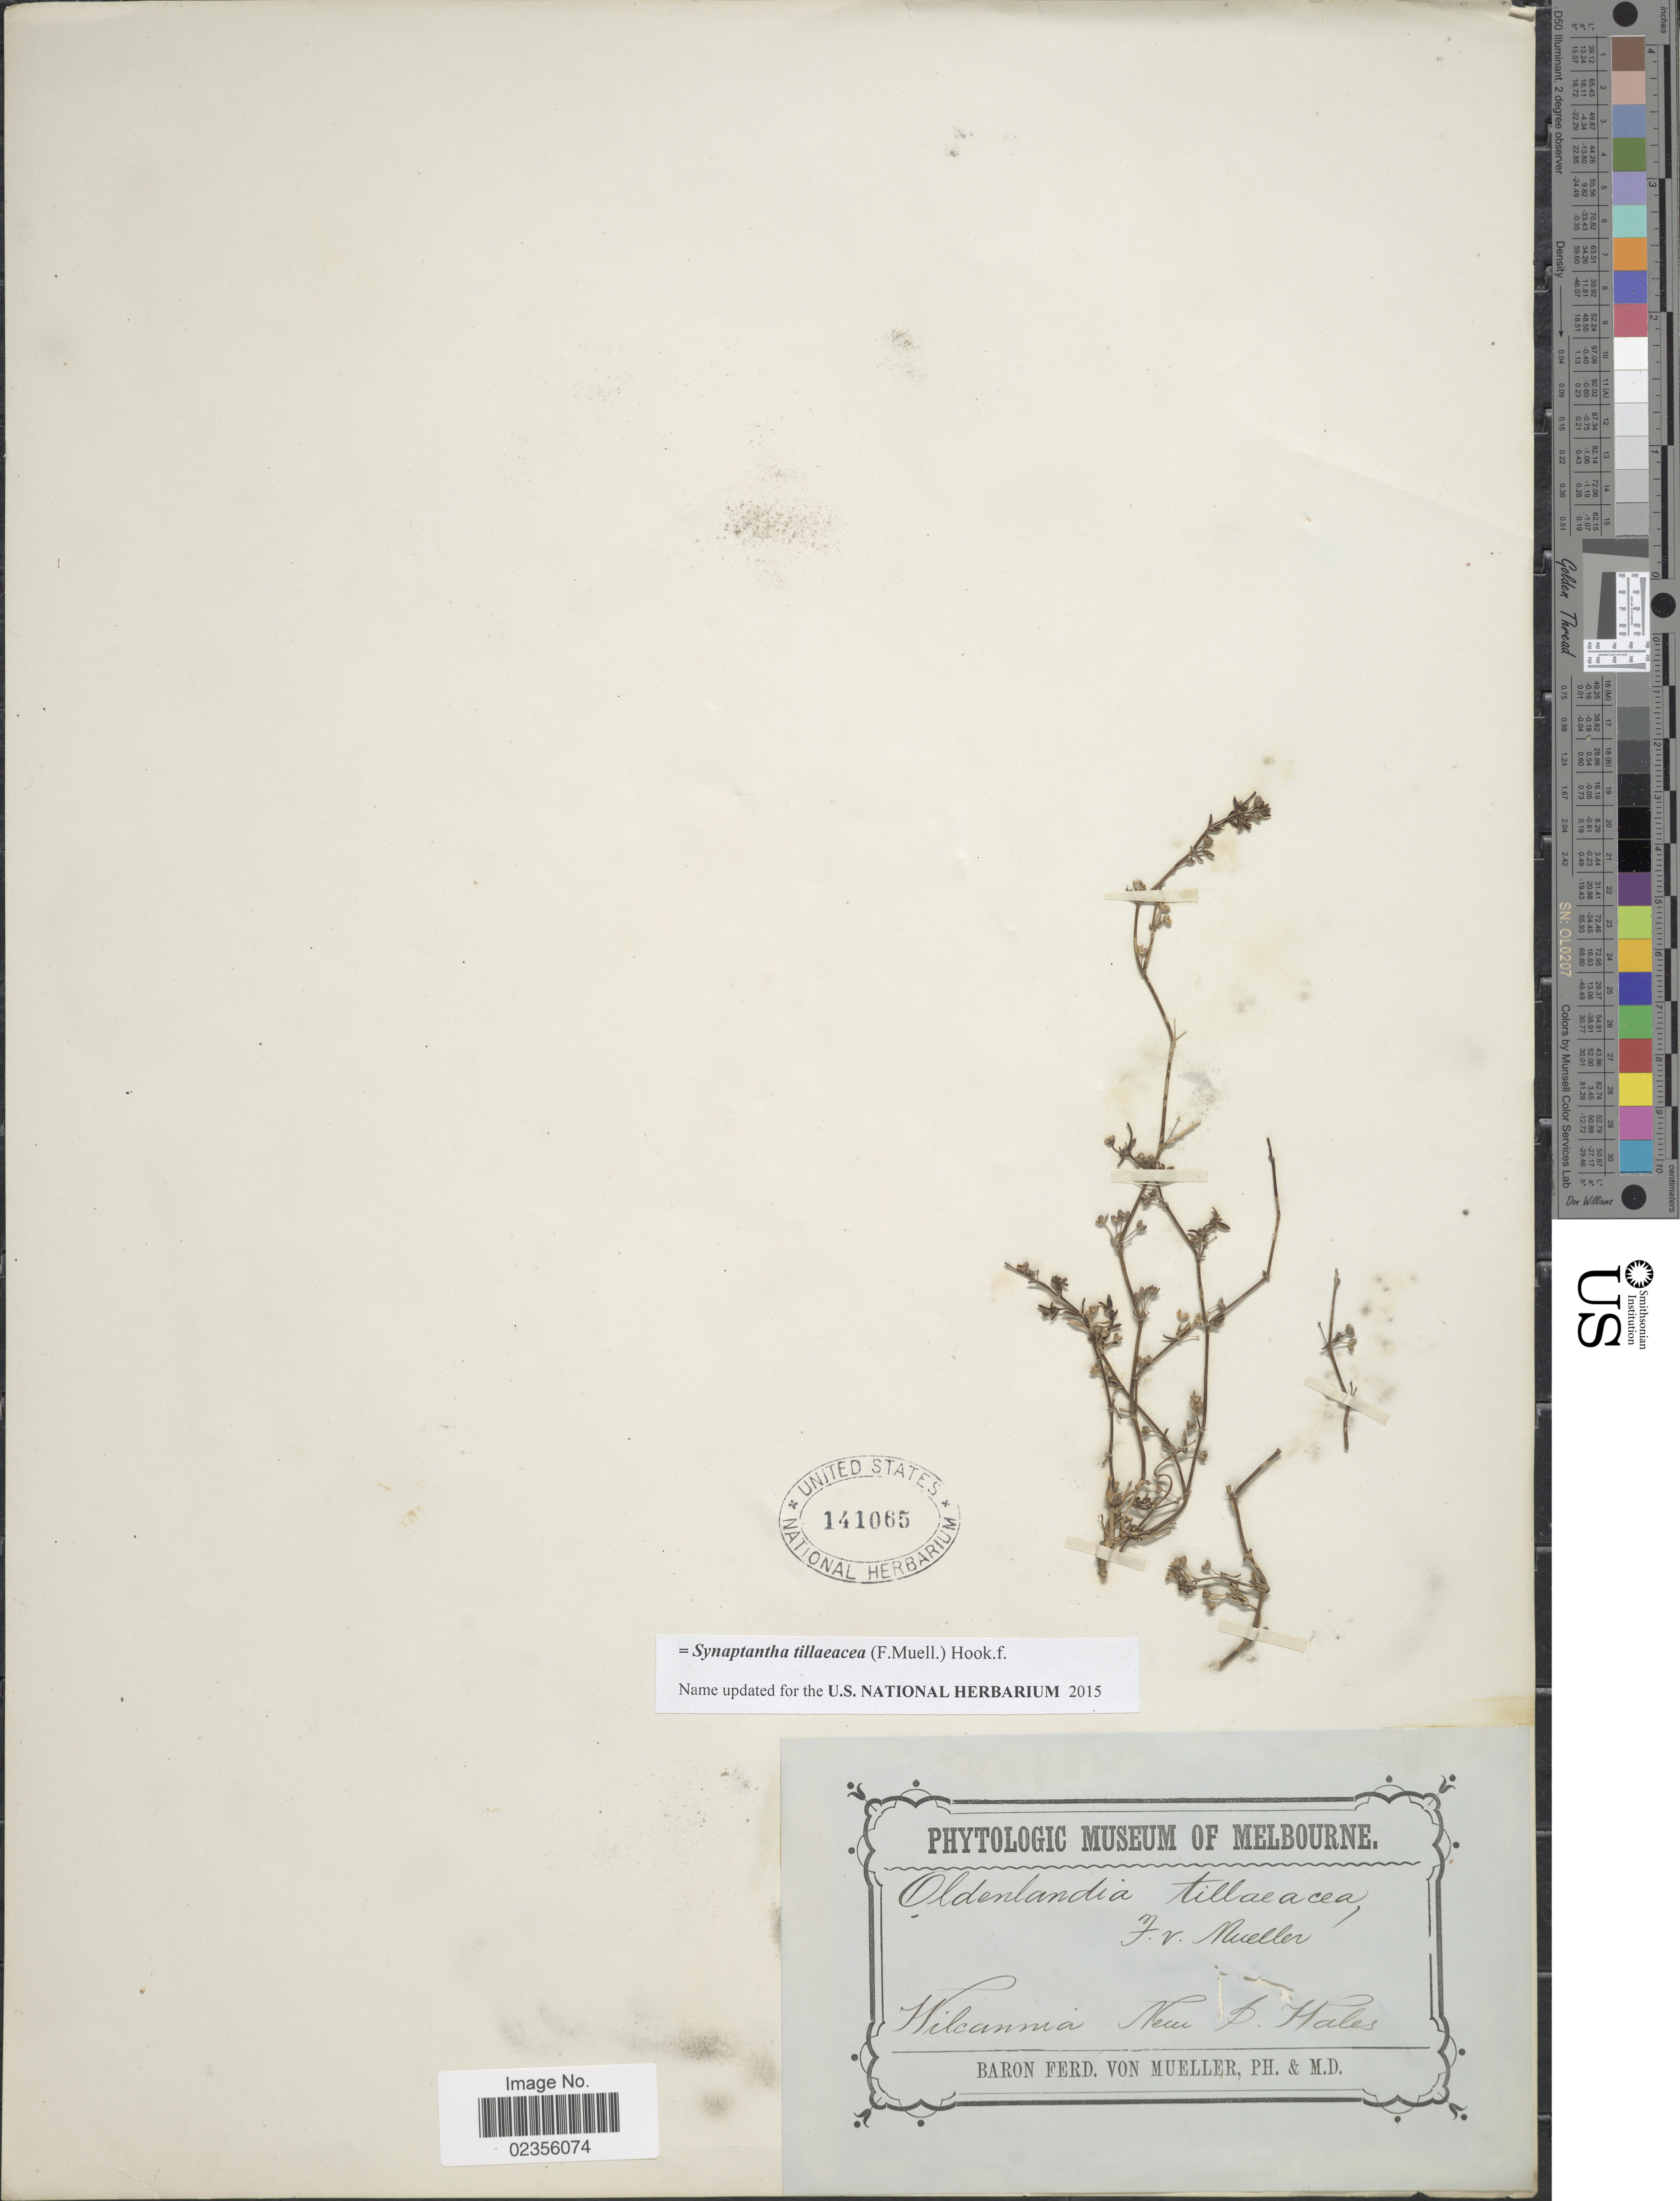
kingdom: Plantae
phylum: Tracheophyta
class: Magnoliopsida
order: Gentianales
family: Rubiaceae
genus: Synaptantha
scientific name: Synaptantha tillaeacea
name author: (F. Muell.) Hook. f.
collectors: F. Mueller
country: Australia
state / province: New South Wales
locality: Wilcannia, New S. Wales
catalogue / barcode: US 141065